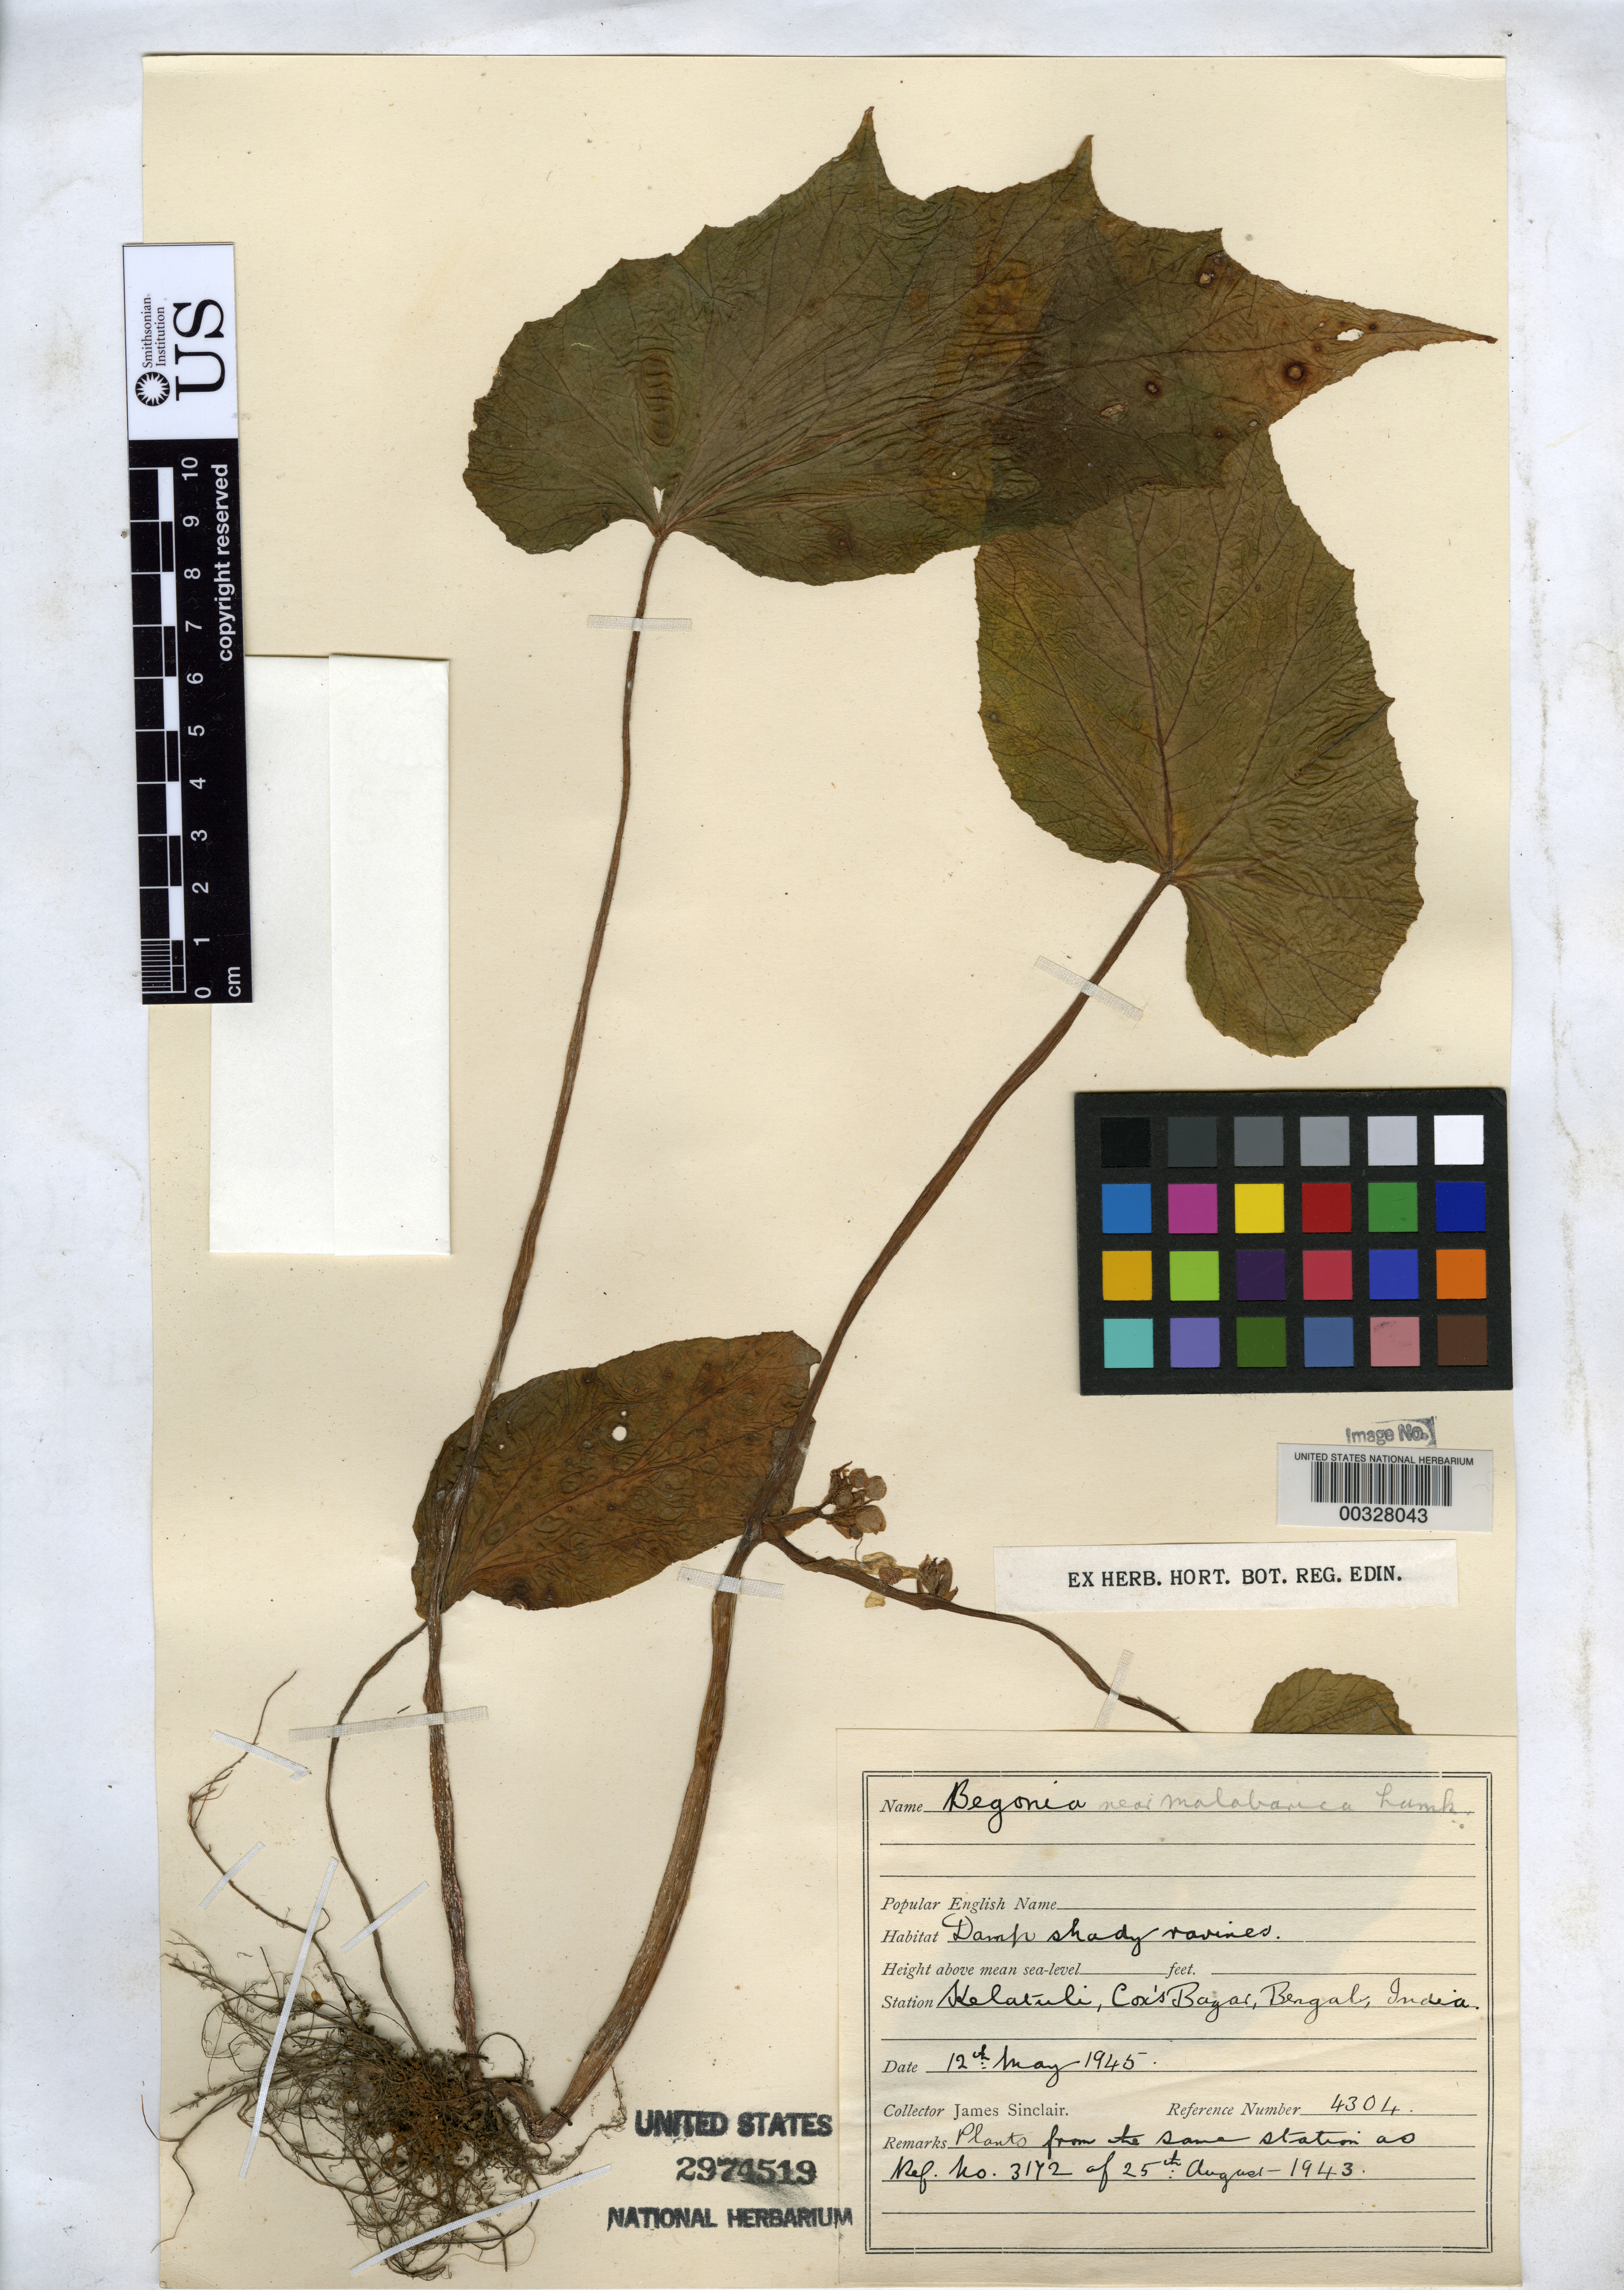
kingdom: Plantae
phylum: Tracheophyta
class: Magnoliopsida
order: Cucurbitales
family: Begoniaceae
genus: Begonia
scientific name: Begonia sp.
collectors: J. Sinclair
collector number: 4304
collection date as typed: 12 May 1945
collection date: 1945-05-12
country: Bangladesh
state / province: Chittagong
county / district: Cox's Bazar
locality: Kelatuli, Cox's Bazar, Bengal, India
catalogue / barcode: US 2974519